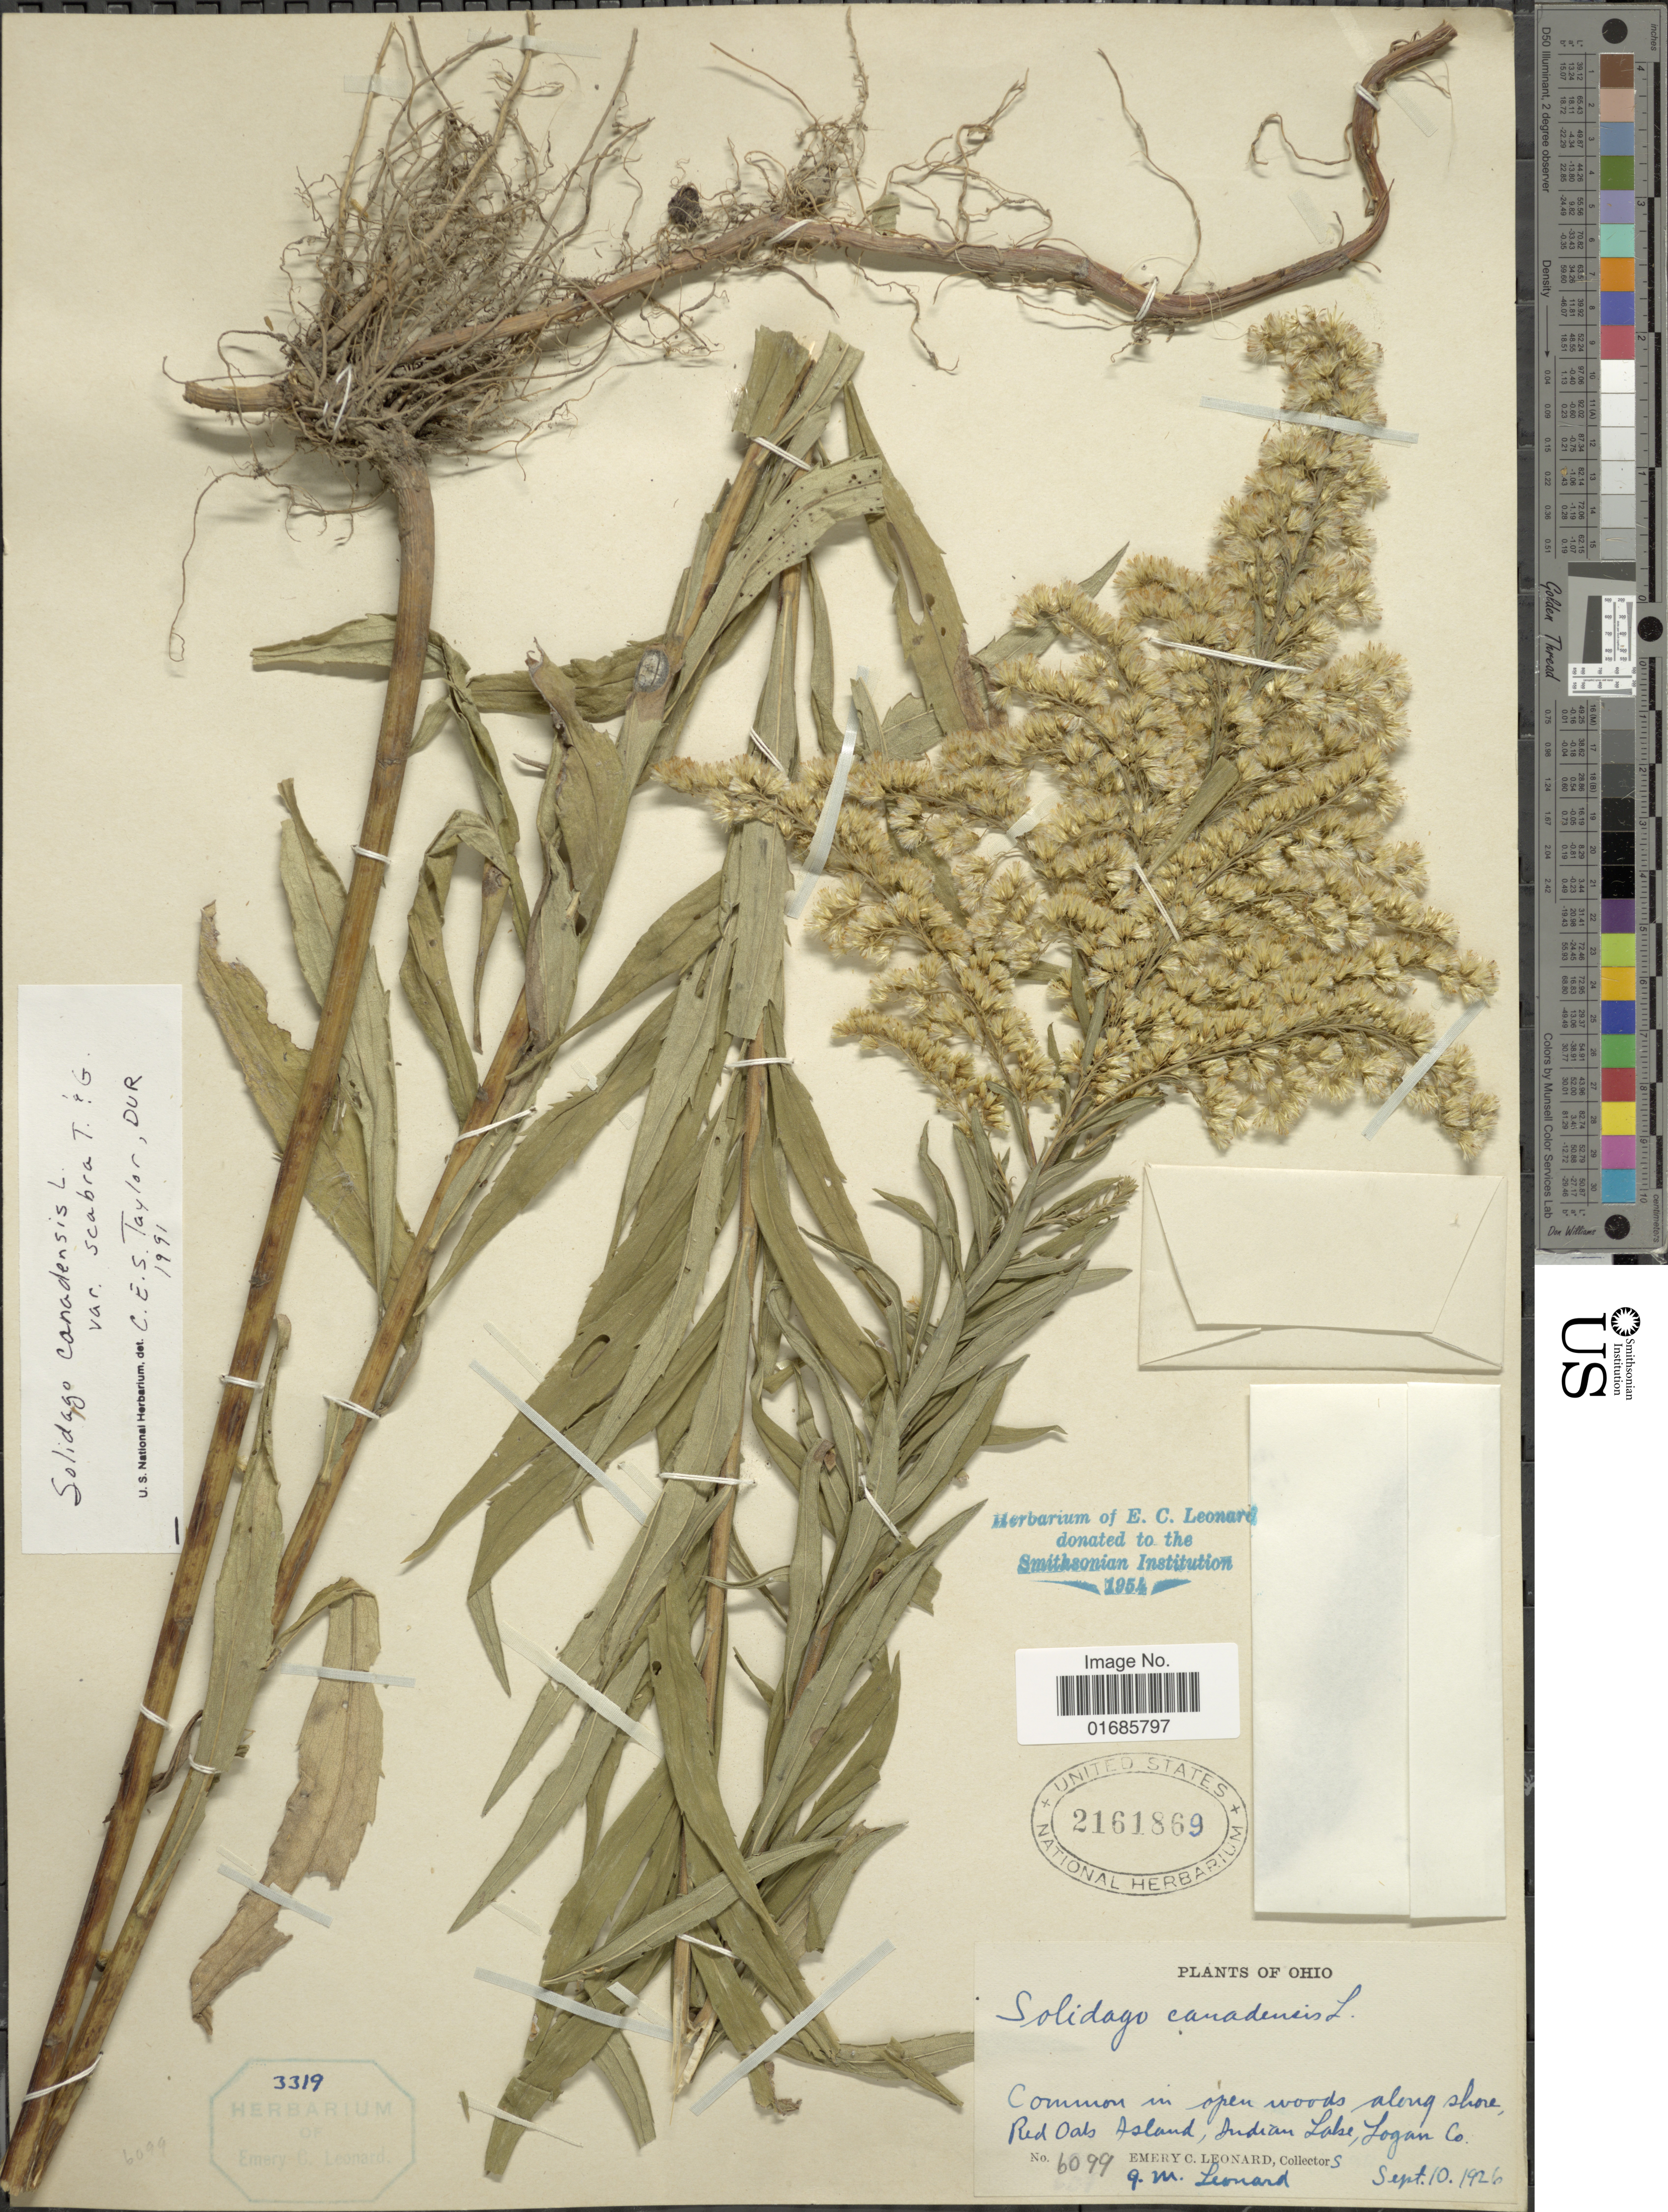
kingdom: Plantae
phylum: Tracheophyta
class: Magnoliopsida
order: Asterales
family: Asteraceae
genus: Solidago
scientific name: Solidago canadensis var. scabra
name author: (Muhl. ex Willd.) Torr. & A. Gray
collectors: E. C. Leonard & G. M. Leonard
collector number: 6099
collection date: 1926-09-10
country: United States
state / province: Ohio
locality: Red Oak Island, Indian Lake, Logan Co.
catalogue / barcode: US 2161869